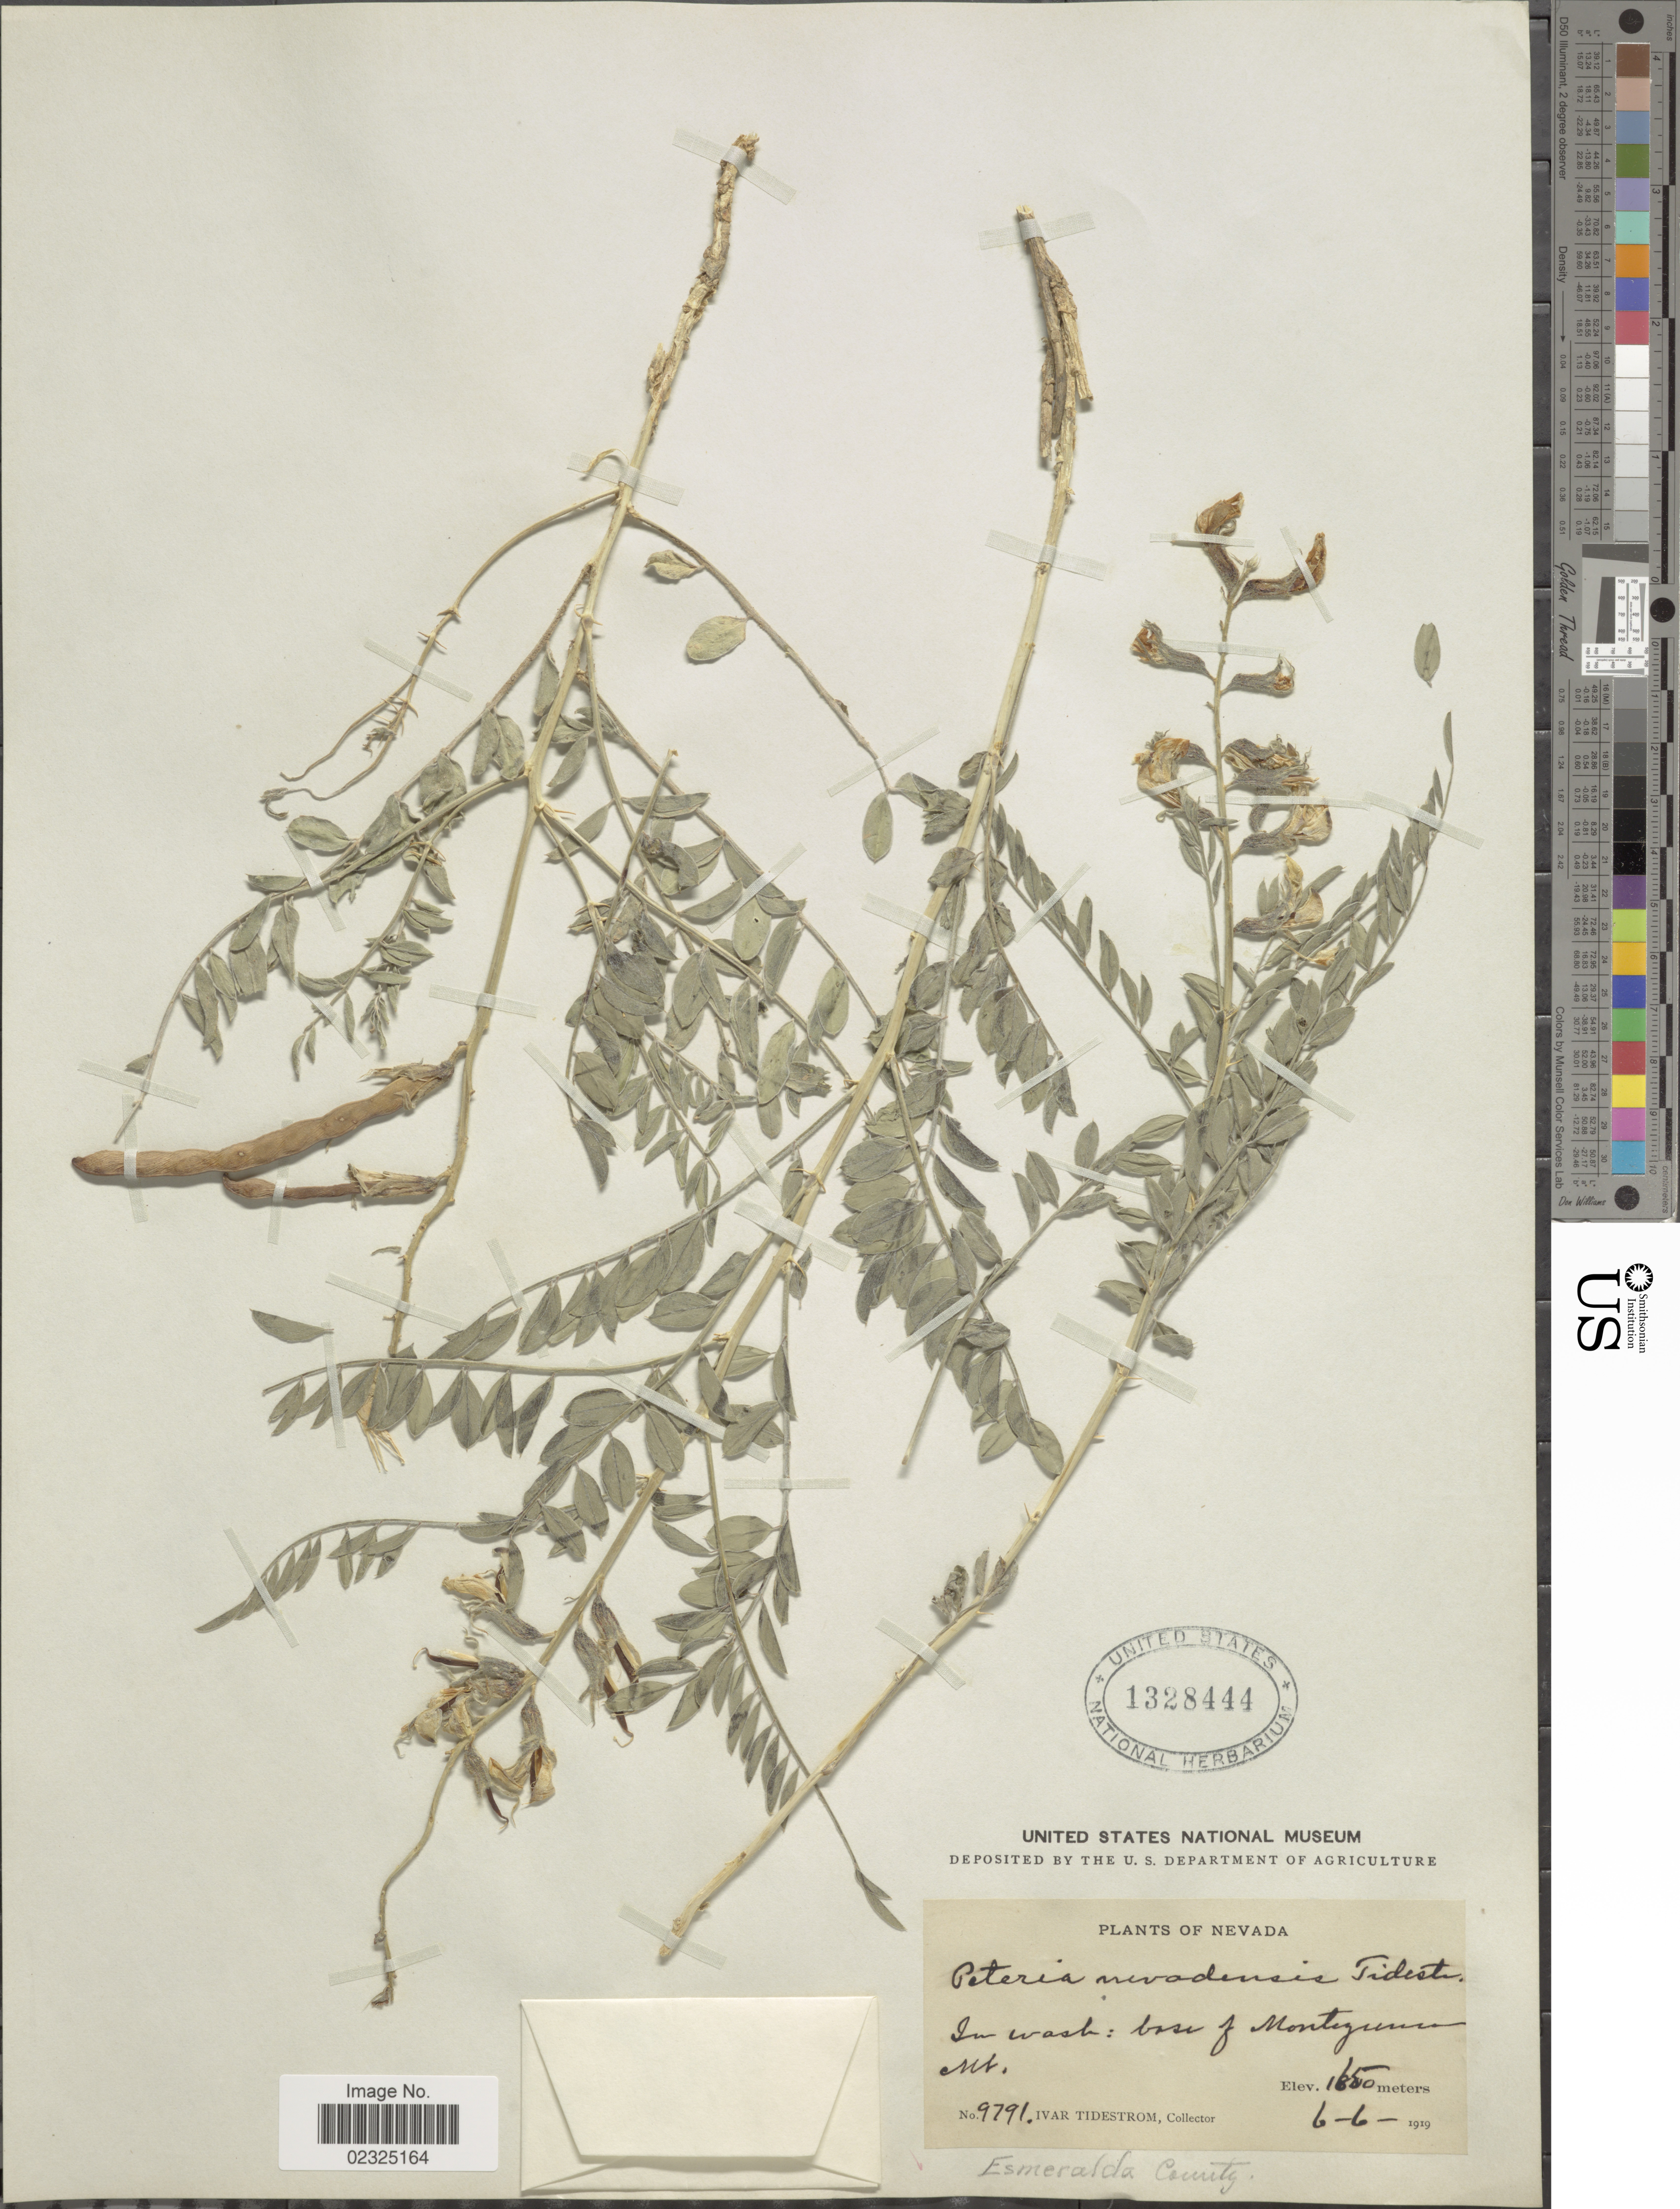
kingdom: Plantae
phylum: Tracheophyta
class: Magnoliopsida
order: Fabales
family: Fabaceae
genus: Peteria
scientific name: Peteria thompsonae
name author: S. Watson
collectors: I. F. Tidestrom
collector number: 9791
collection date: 1919-06-06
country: United States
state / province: Nevada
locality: In wash: base of Montezuma Mt., Esmeralda County.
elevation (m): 1650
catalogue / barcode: US 1328444